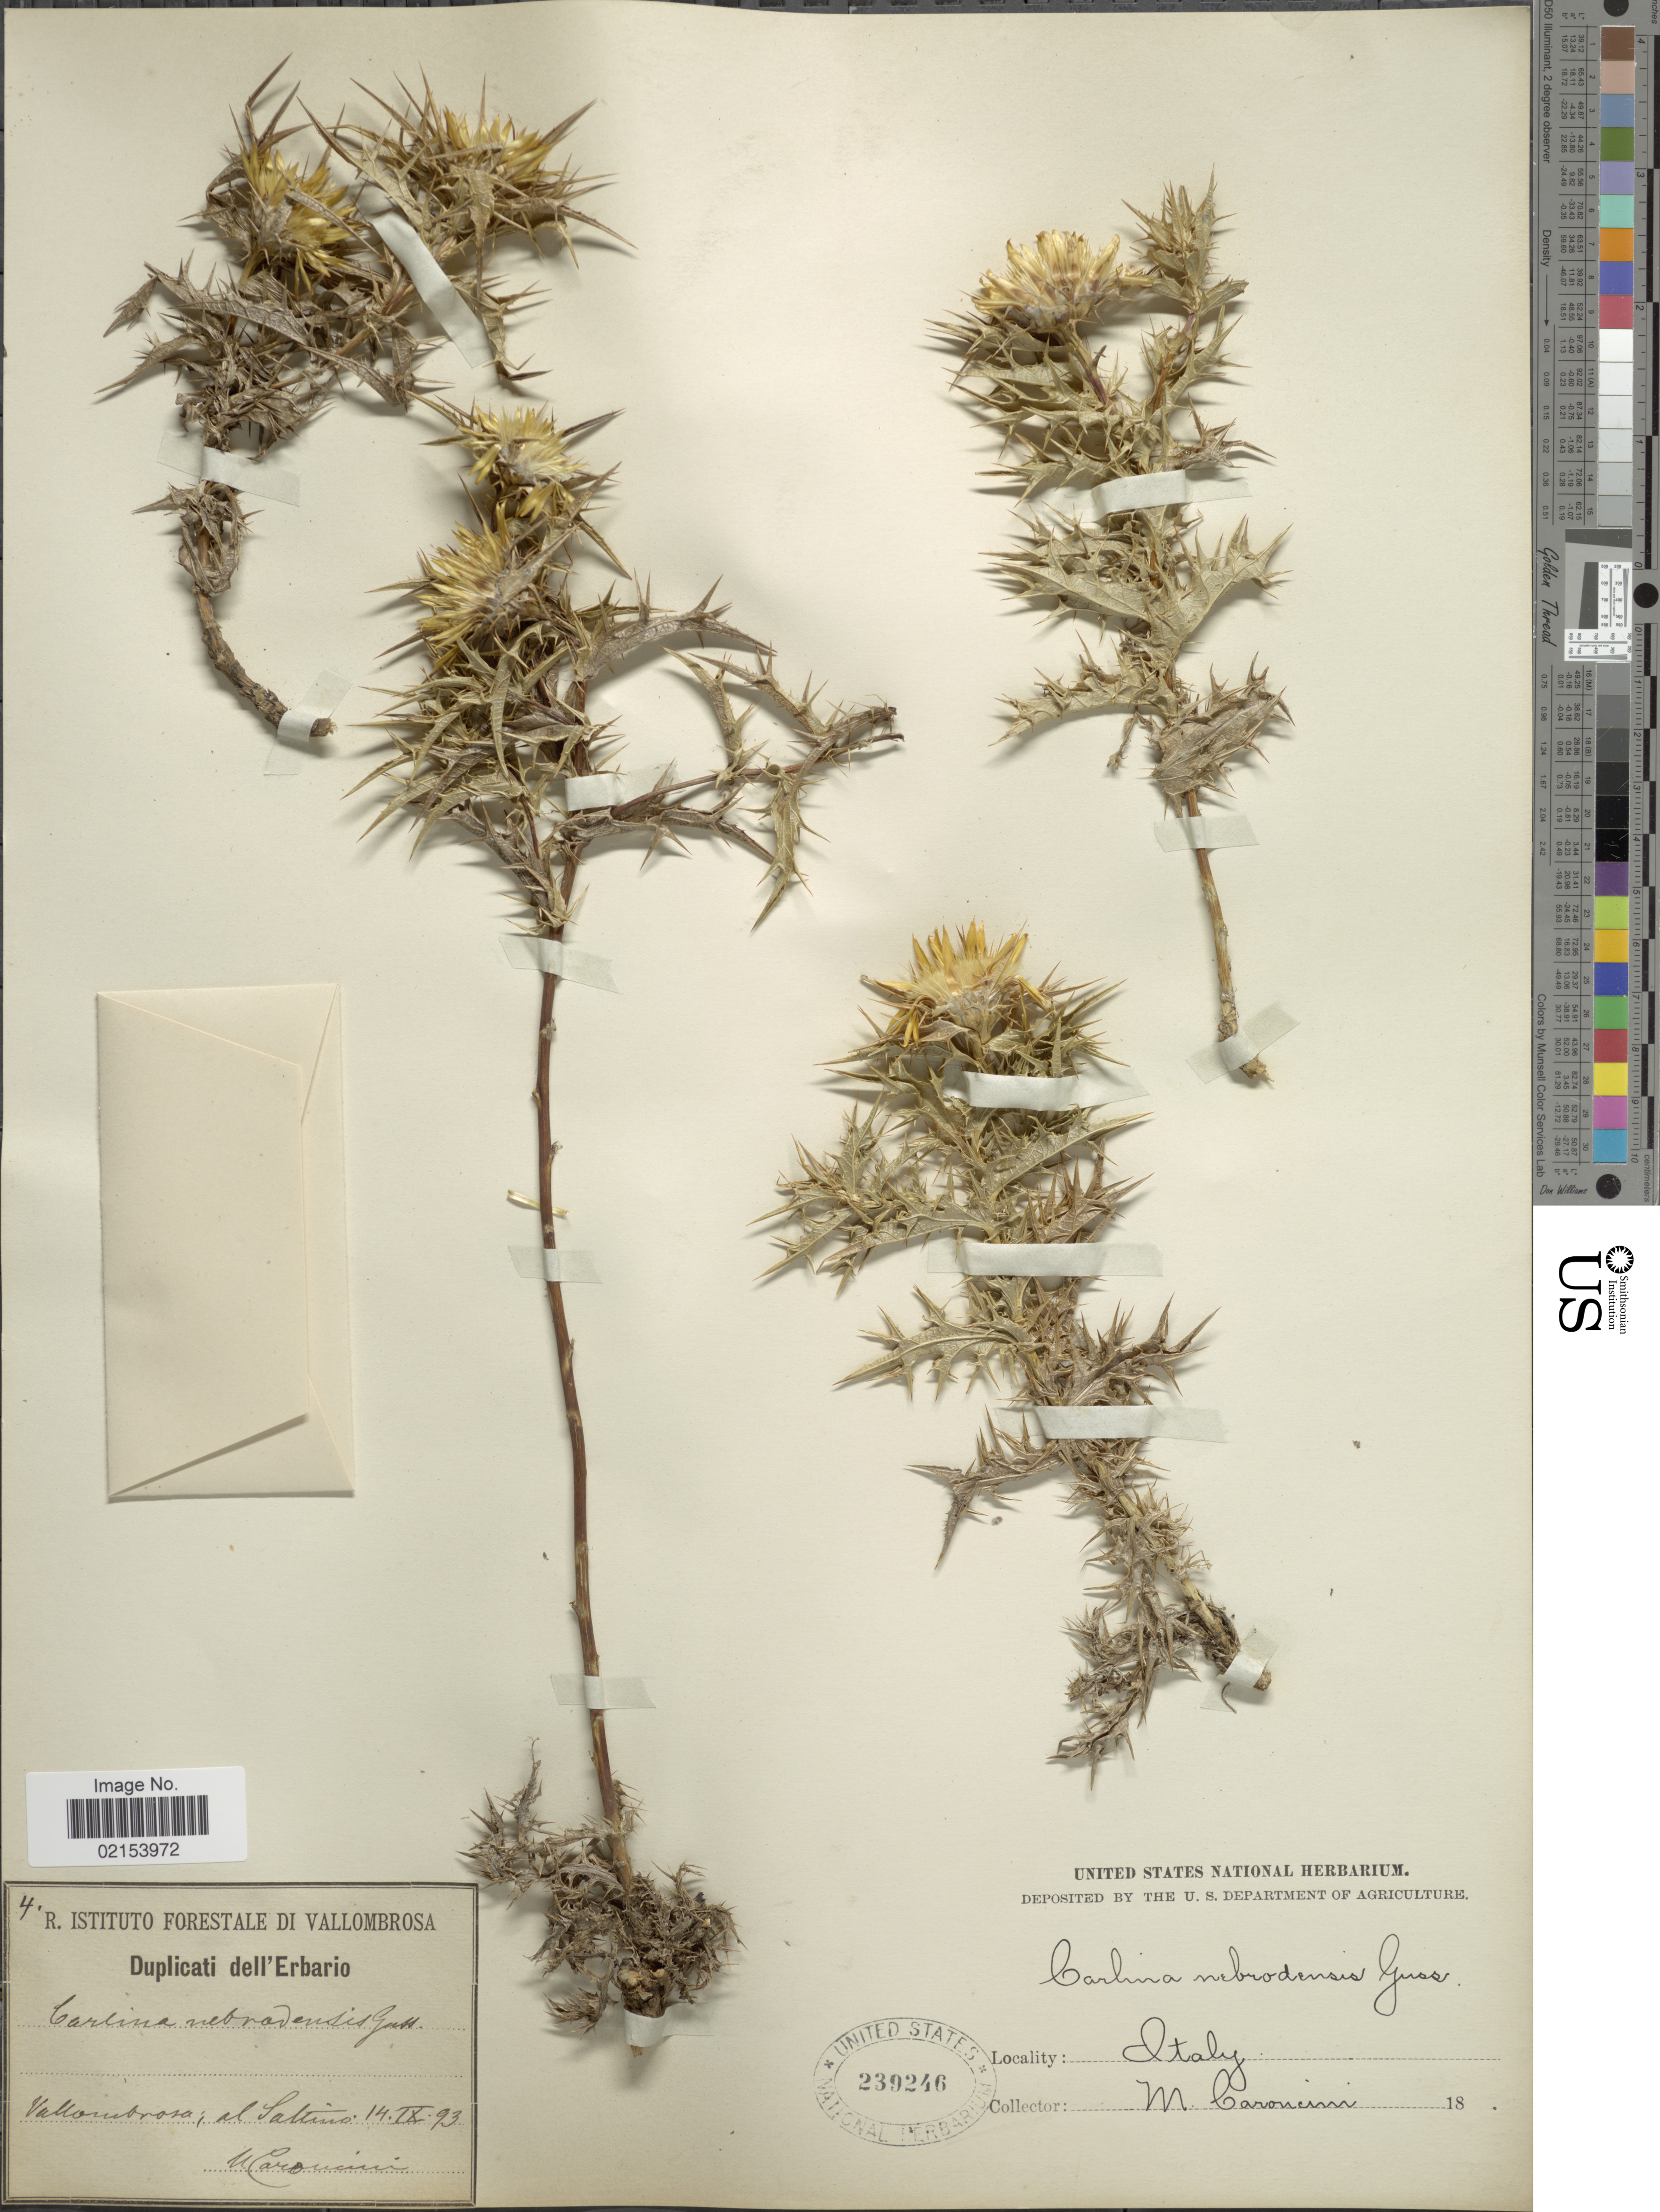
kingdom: Plantae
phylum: Tracheophyta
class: Magnoliopsida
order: Asterales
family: Asteraceae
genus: Carlina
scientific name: Carlina nebrodensis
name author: Gussone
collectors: M. Caroncini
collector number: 4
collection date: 1893-09-14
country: Italy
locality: Vallombrosa; al Saltino [interpreted]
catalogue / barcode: US 239246